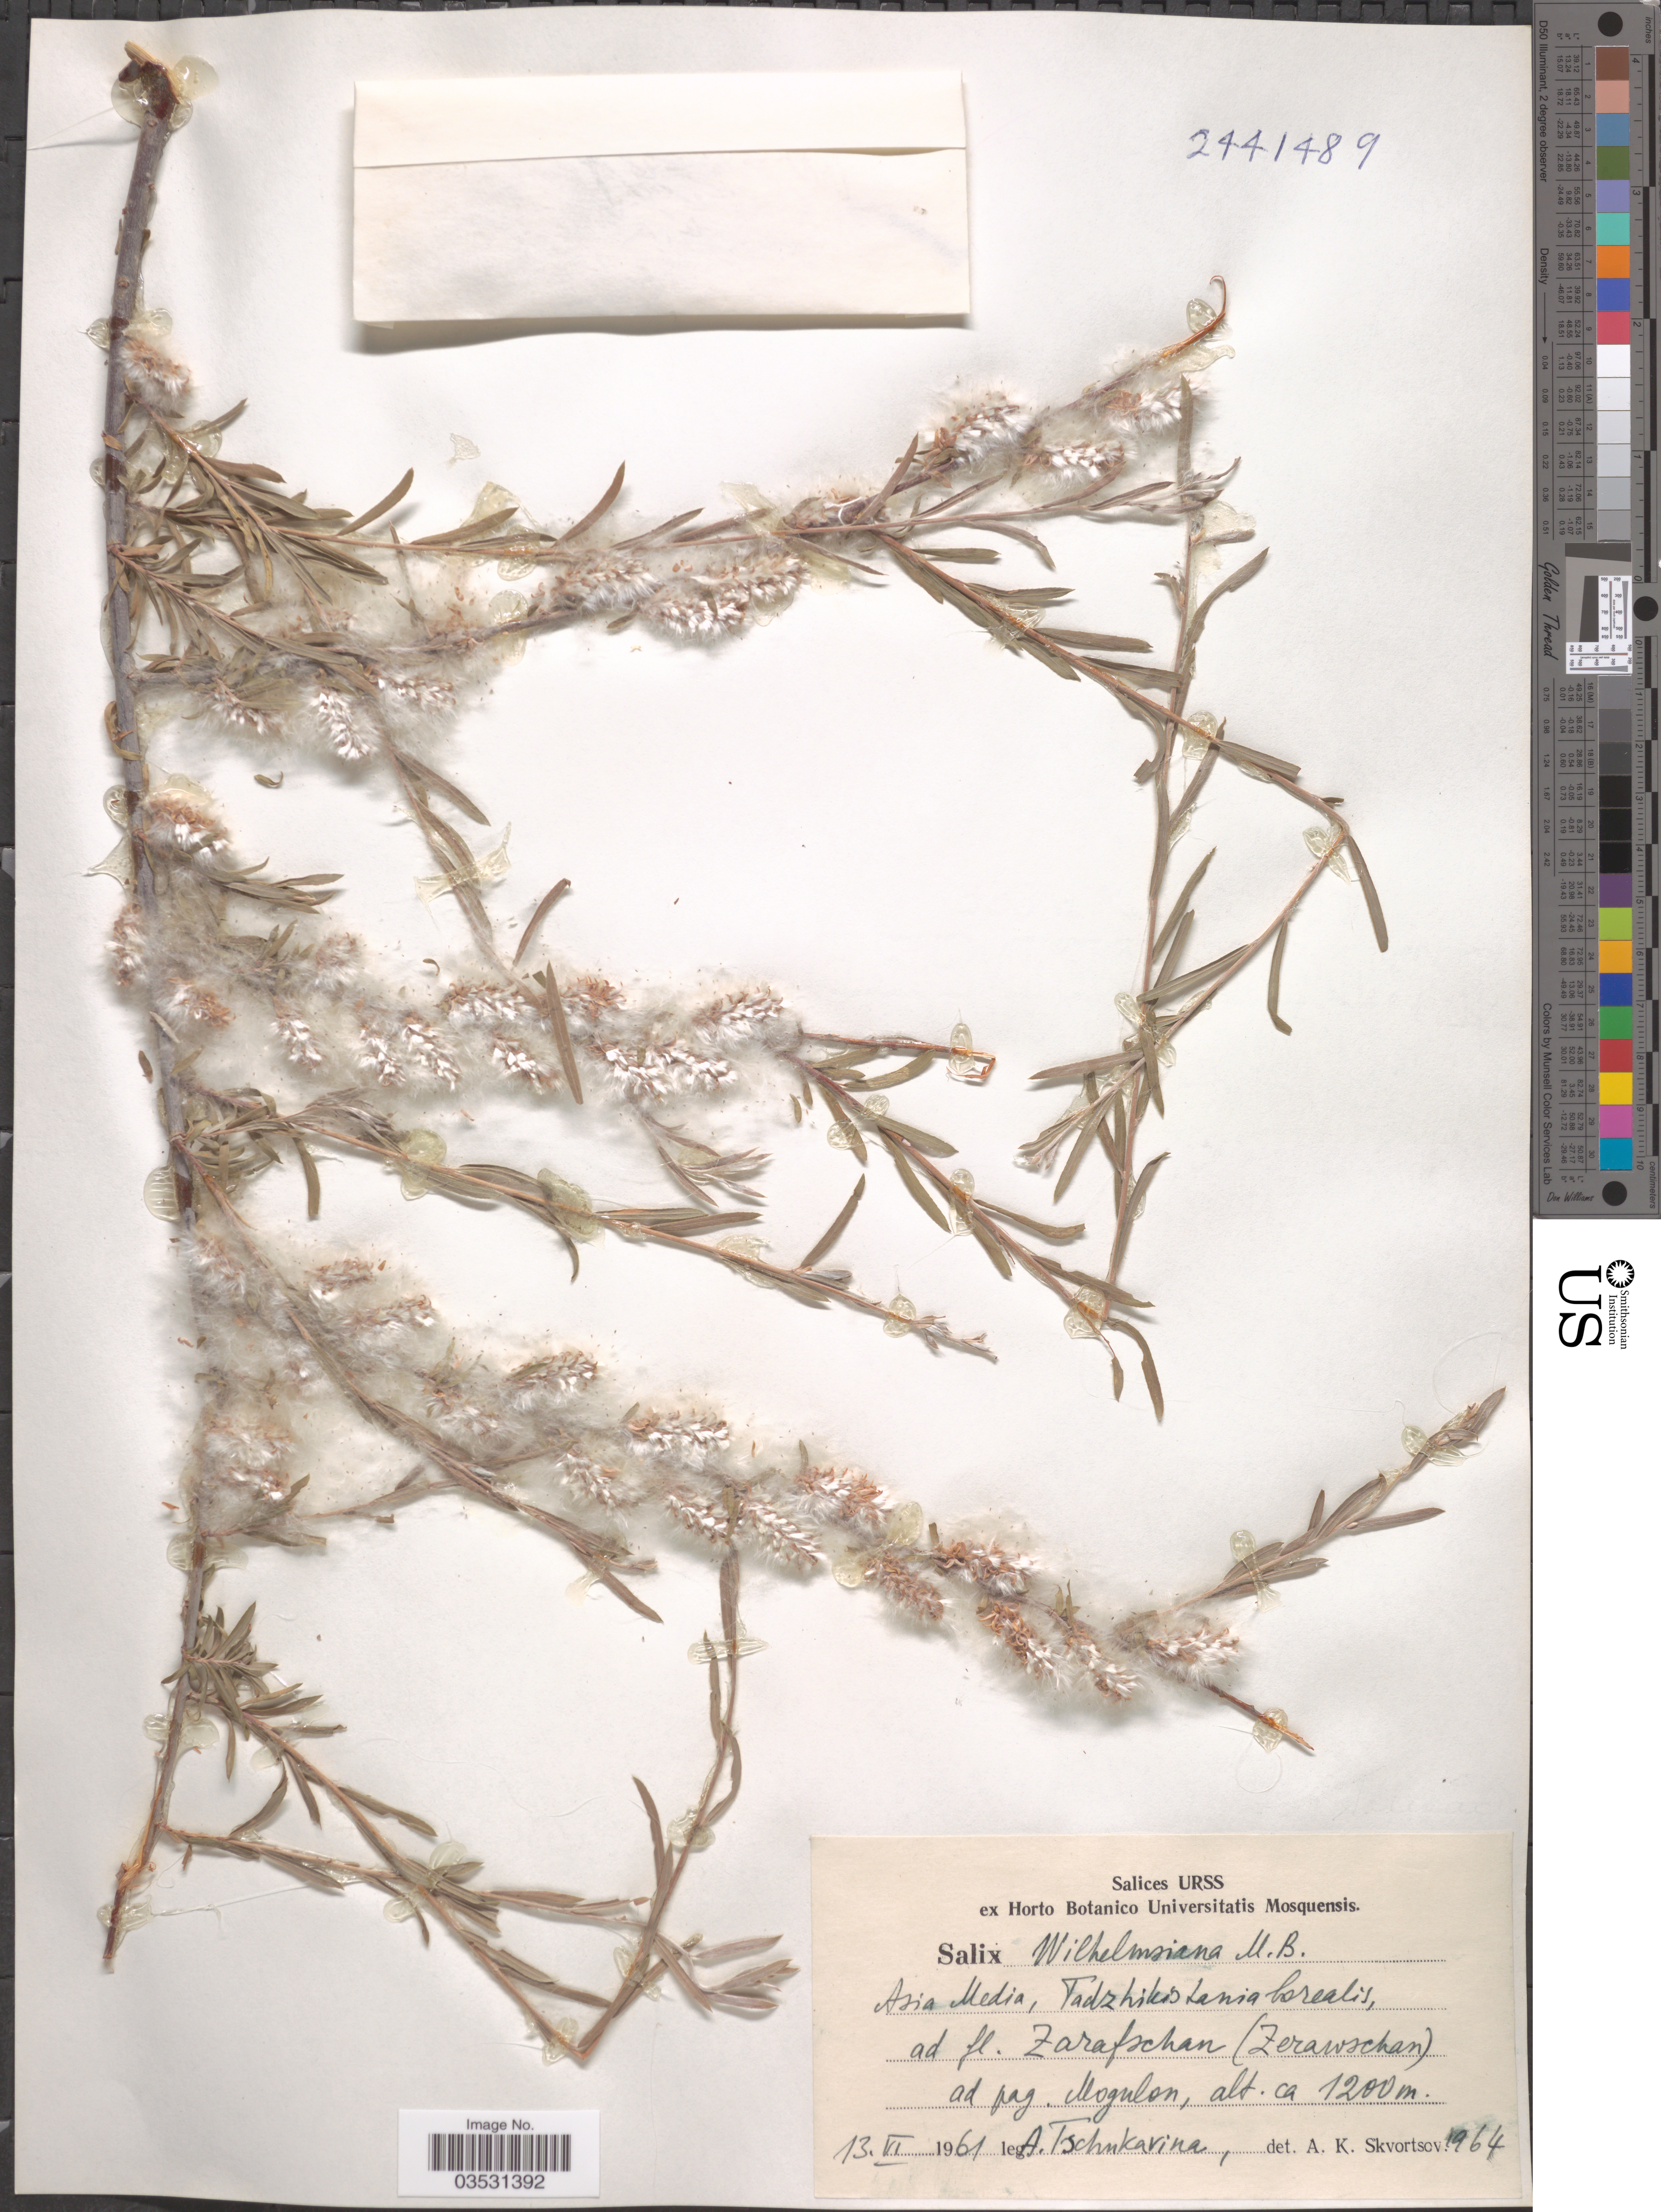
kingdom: Plantae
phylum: Tracheophyta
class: Magnoliopsida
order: Malpighiales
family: Salicaceae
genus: Salix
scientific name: Salix wilhelmsiana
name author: M. Bieb.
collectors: A. Tschukavina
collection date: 1961-06-13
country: Tajikistan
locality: Asia Media, Tadzhikistania borealis, ad fl. Zarafschan (Zerawschan) ad pag. Mogulon.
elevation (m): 1200